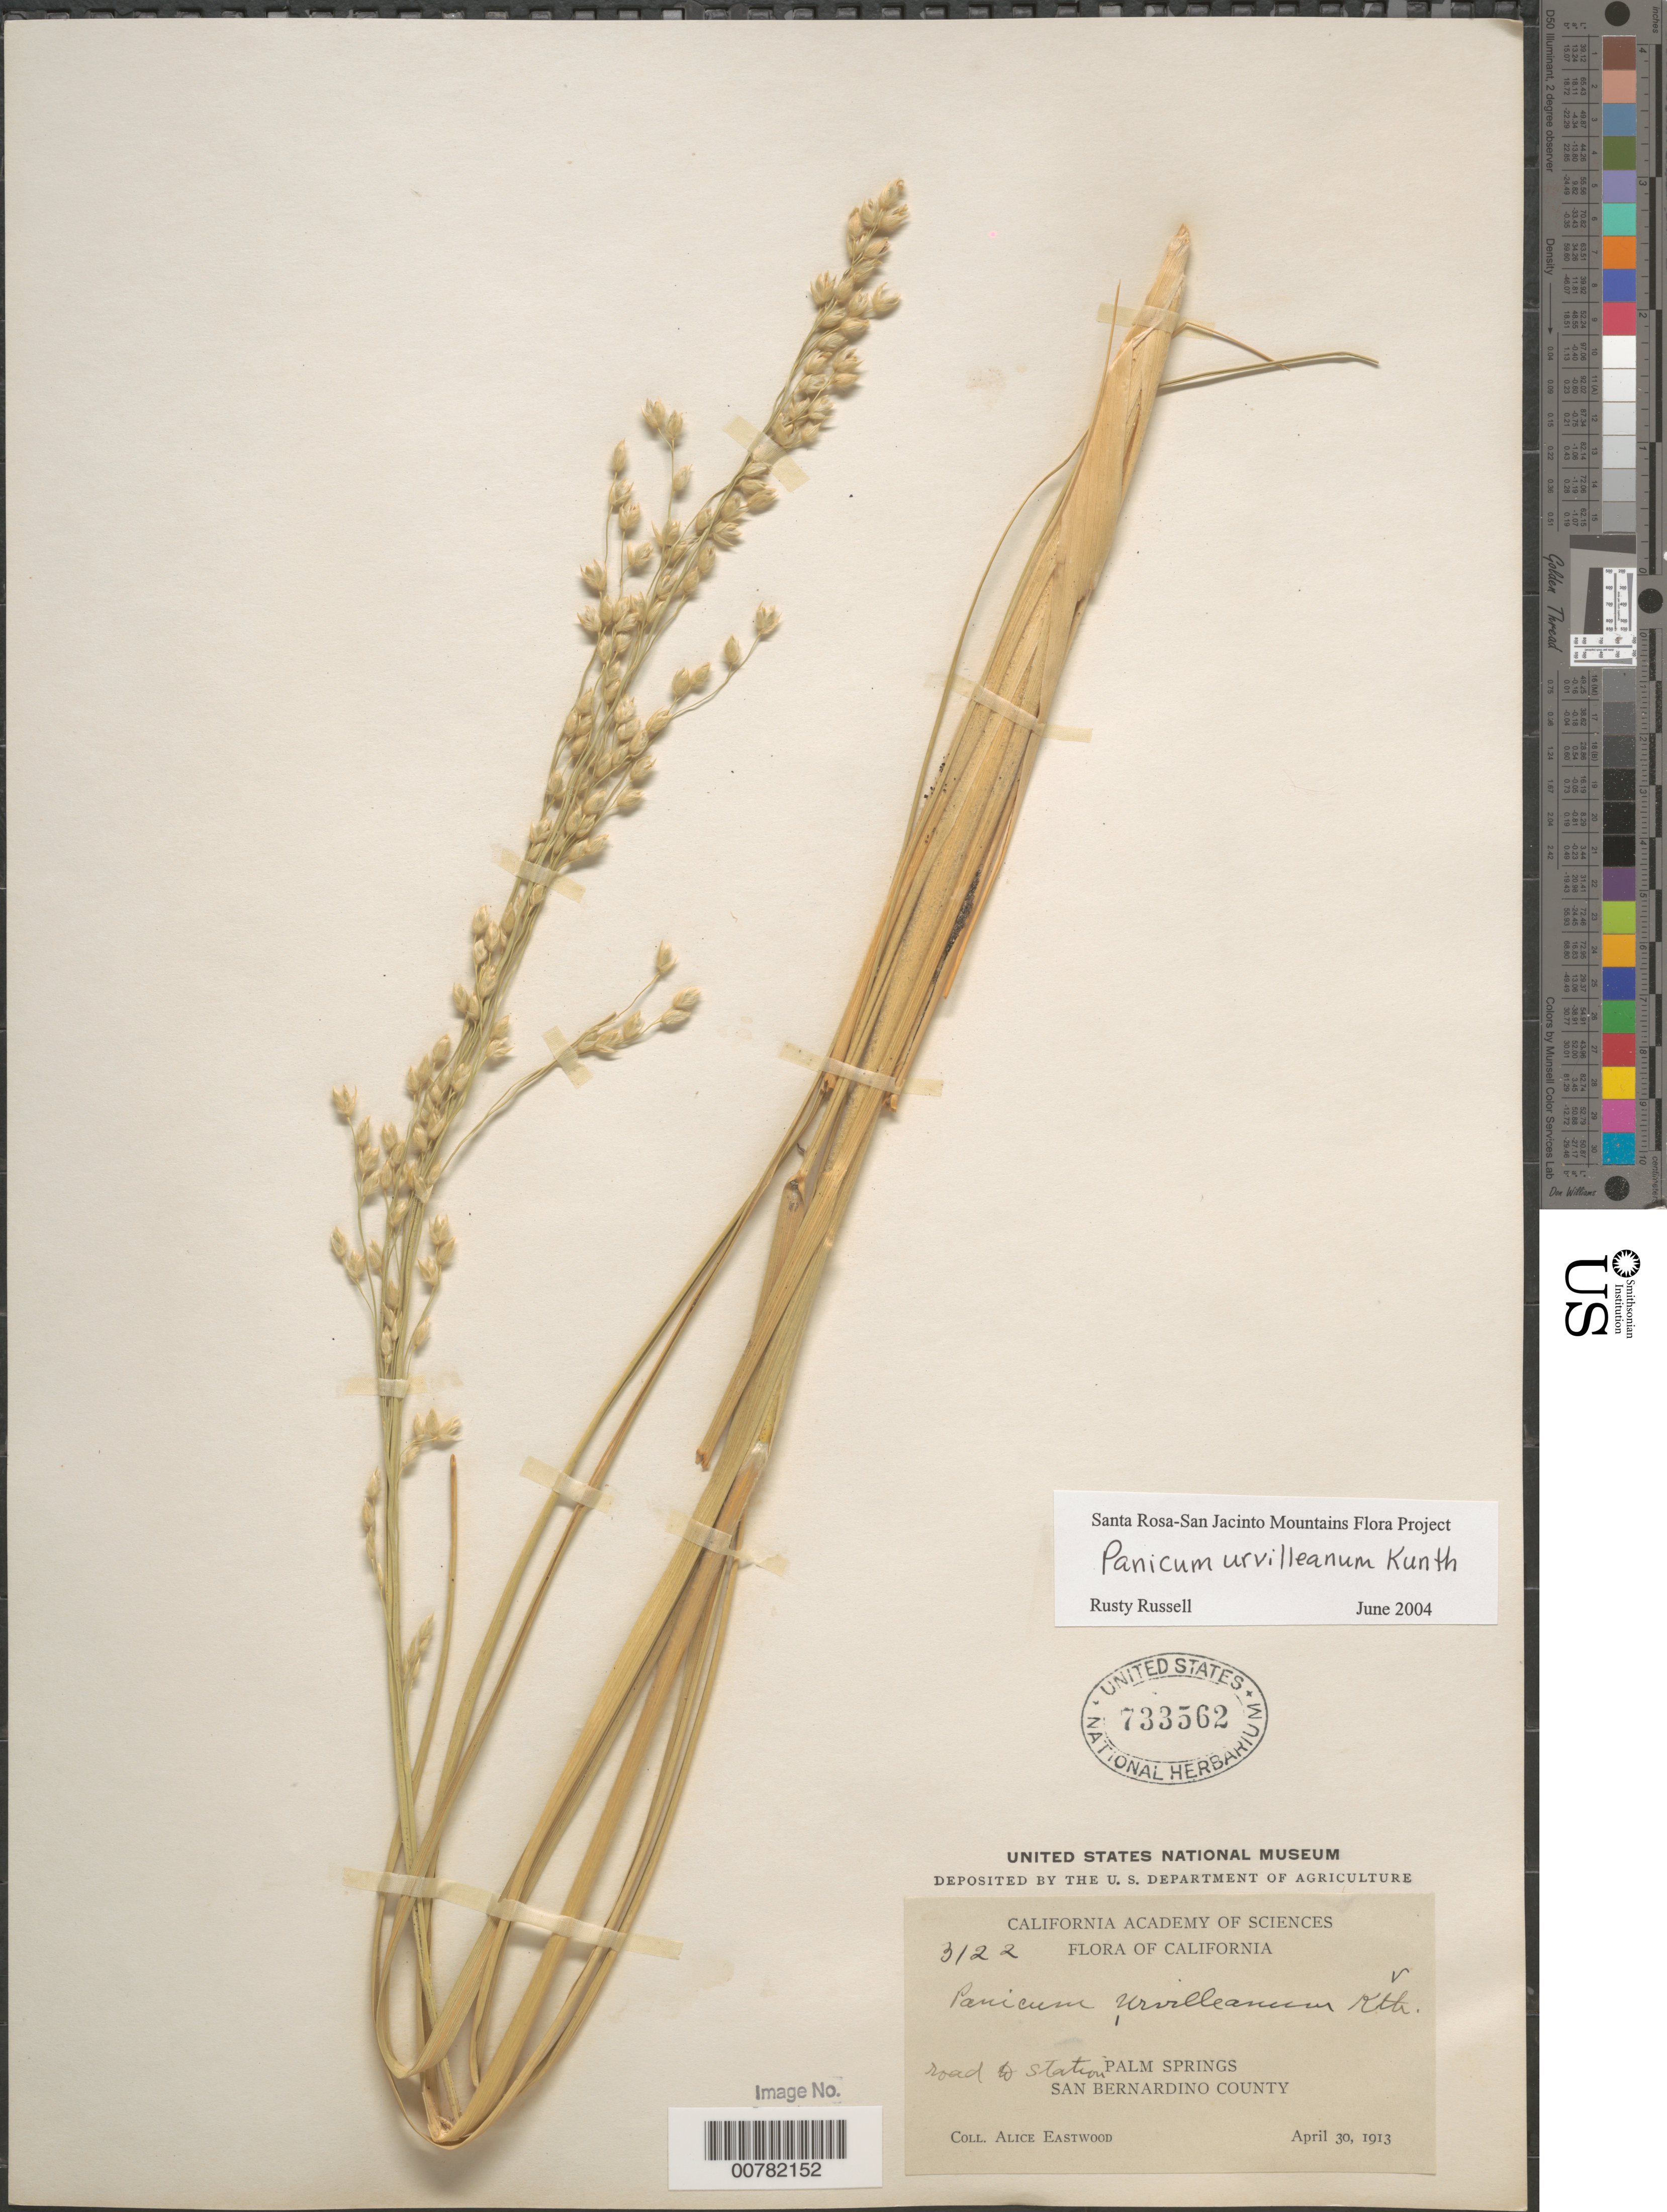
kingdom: Plantae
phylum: Tracheophyta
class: Liliopsida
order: Poales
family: Poaceae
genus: Panicum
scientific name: Panicum urvilleanum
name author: Kunth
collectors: A. Eastwood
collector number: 3122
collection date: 1913-04-30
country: United States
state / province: California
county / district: San Bernardino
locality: Road to station. Palm Springs. San Bernardino County.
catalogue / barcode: US 733562